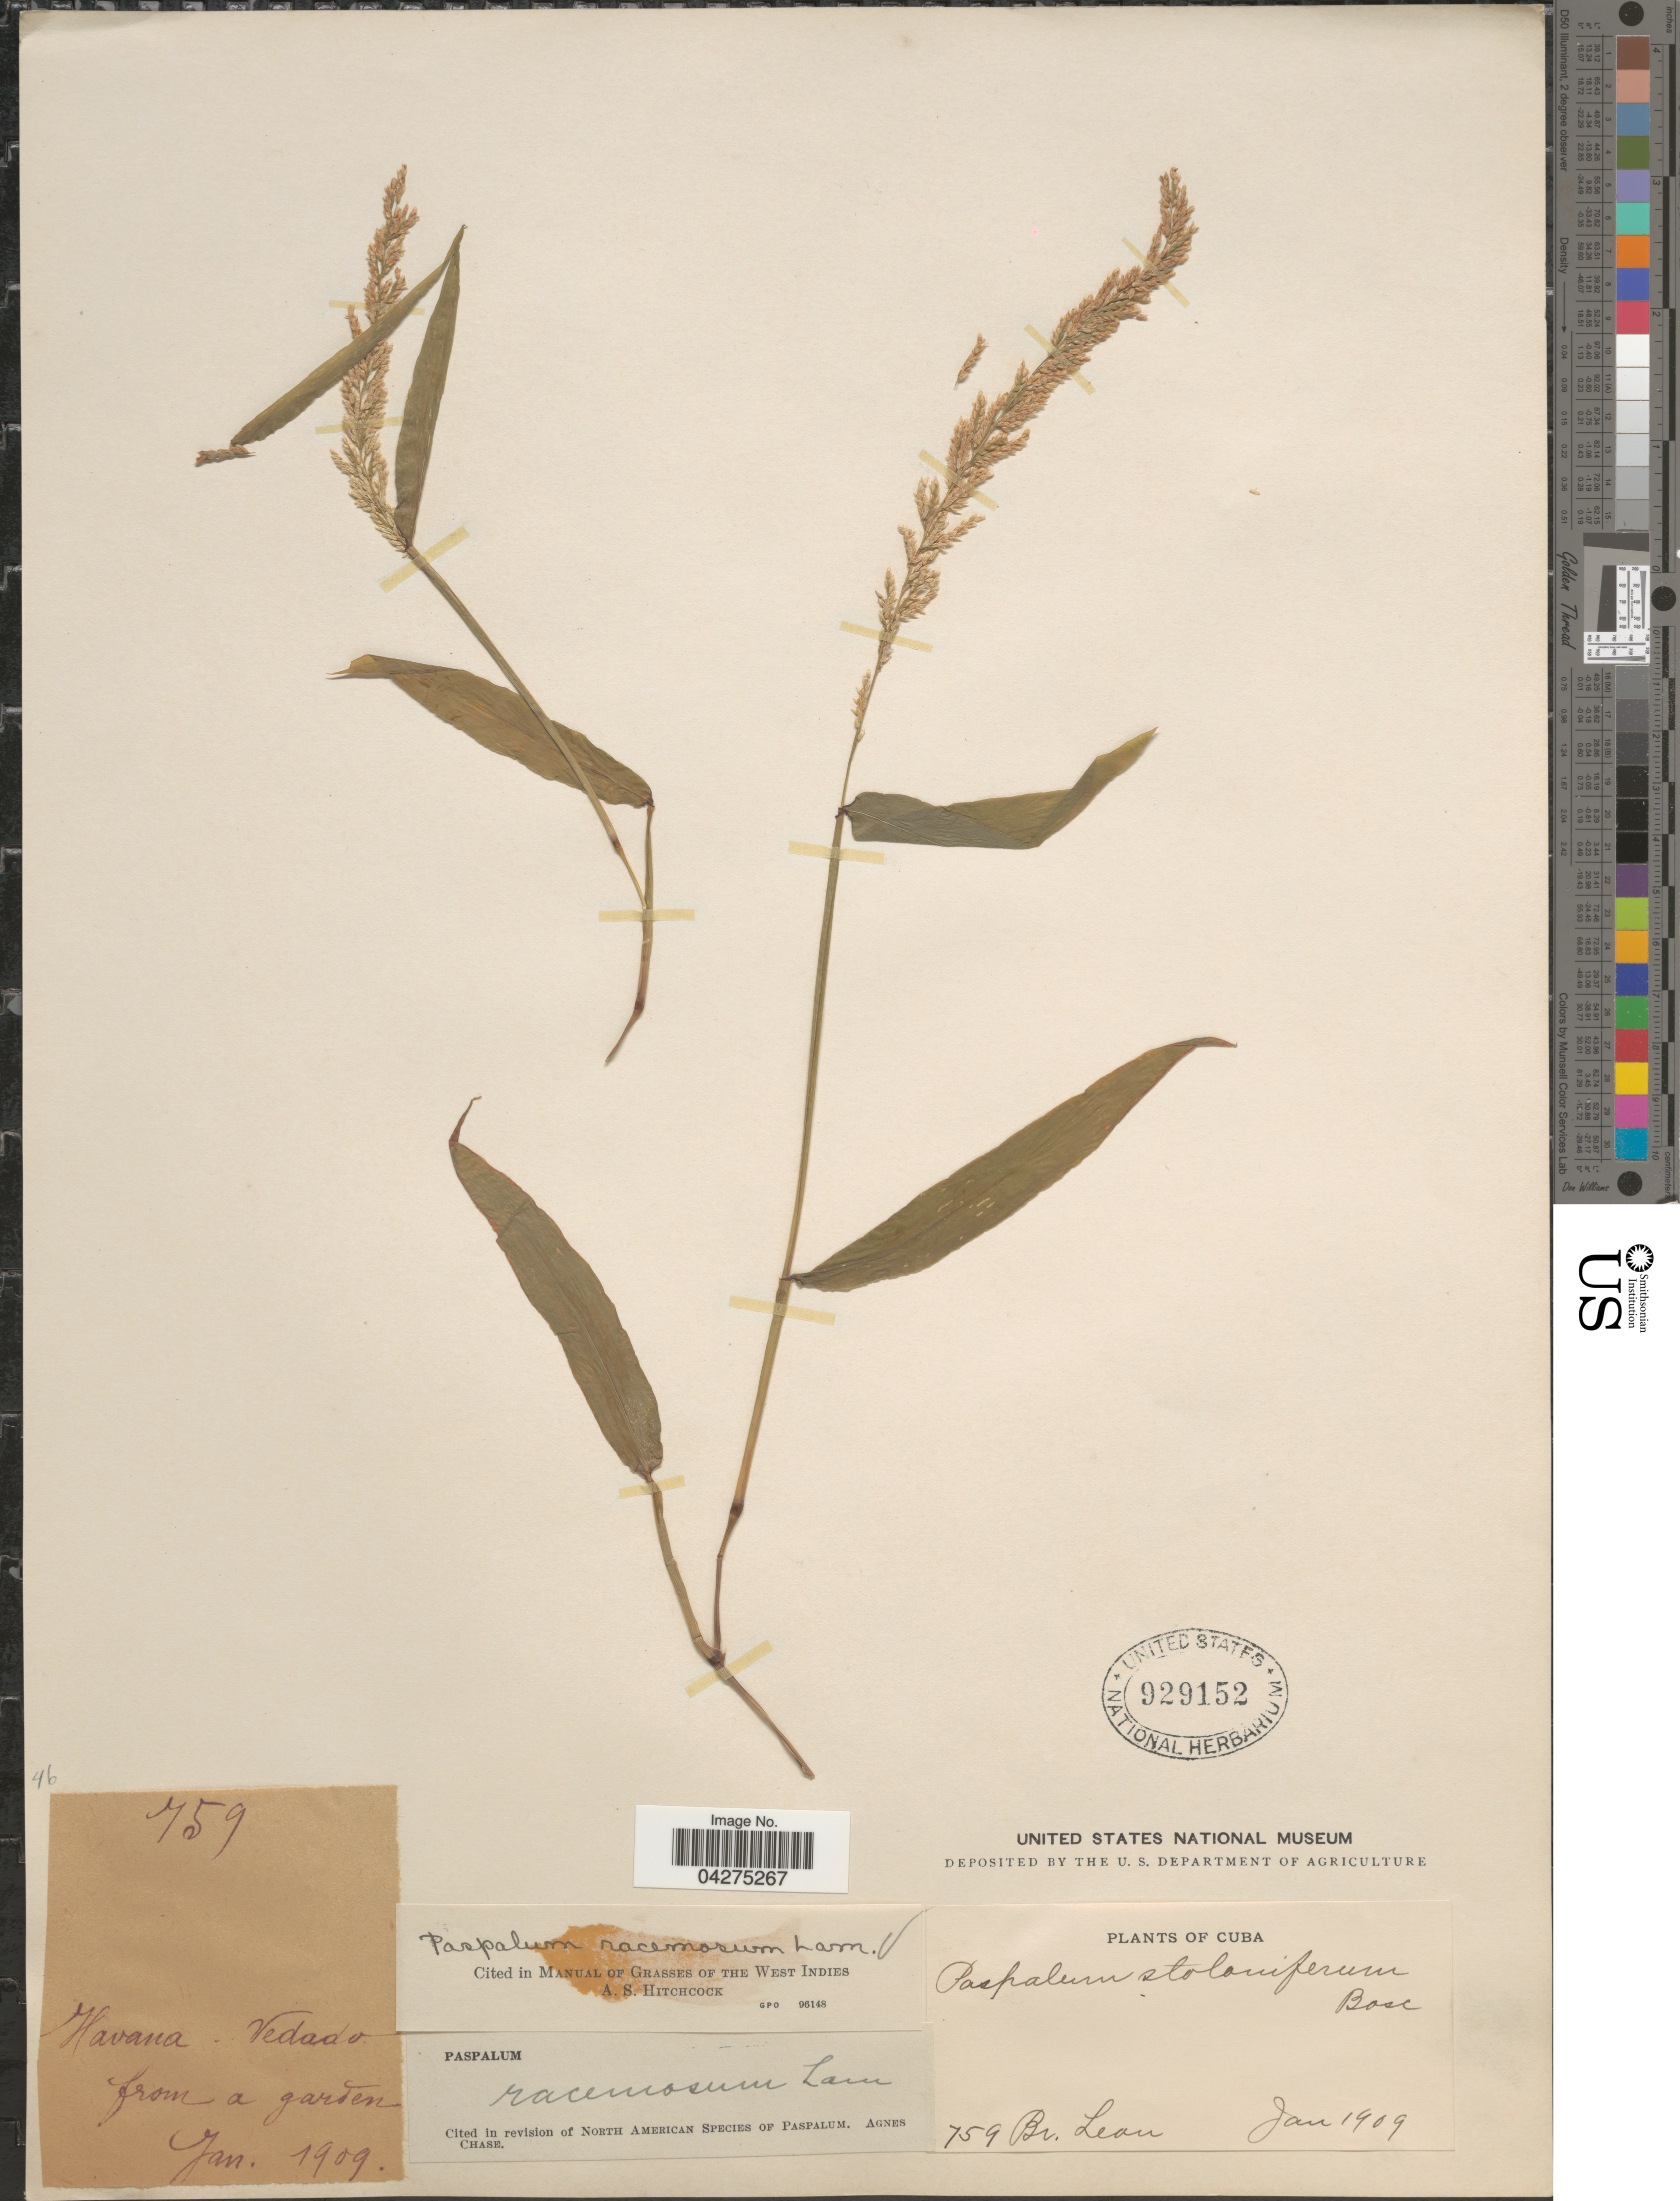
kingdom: Plantae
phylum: Tracheophyta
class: Liliopsida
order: Poales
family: Poaceae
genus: Paspalum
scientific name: Paspalum racemosum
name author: Lam.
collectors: B. León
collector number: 759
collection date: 1909-01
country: Cuba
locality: Havana- Vedado from a garden.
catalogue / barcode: US 929152